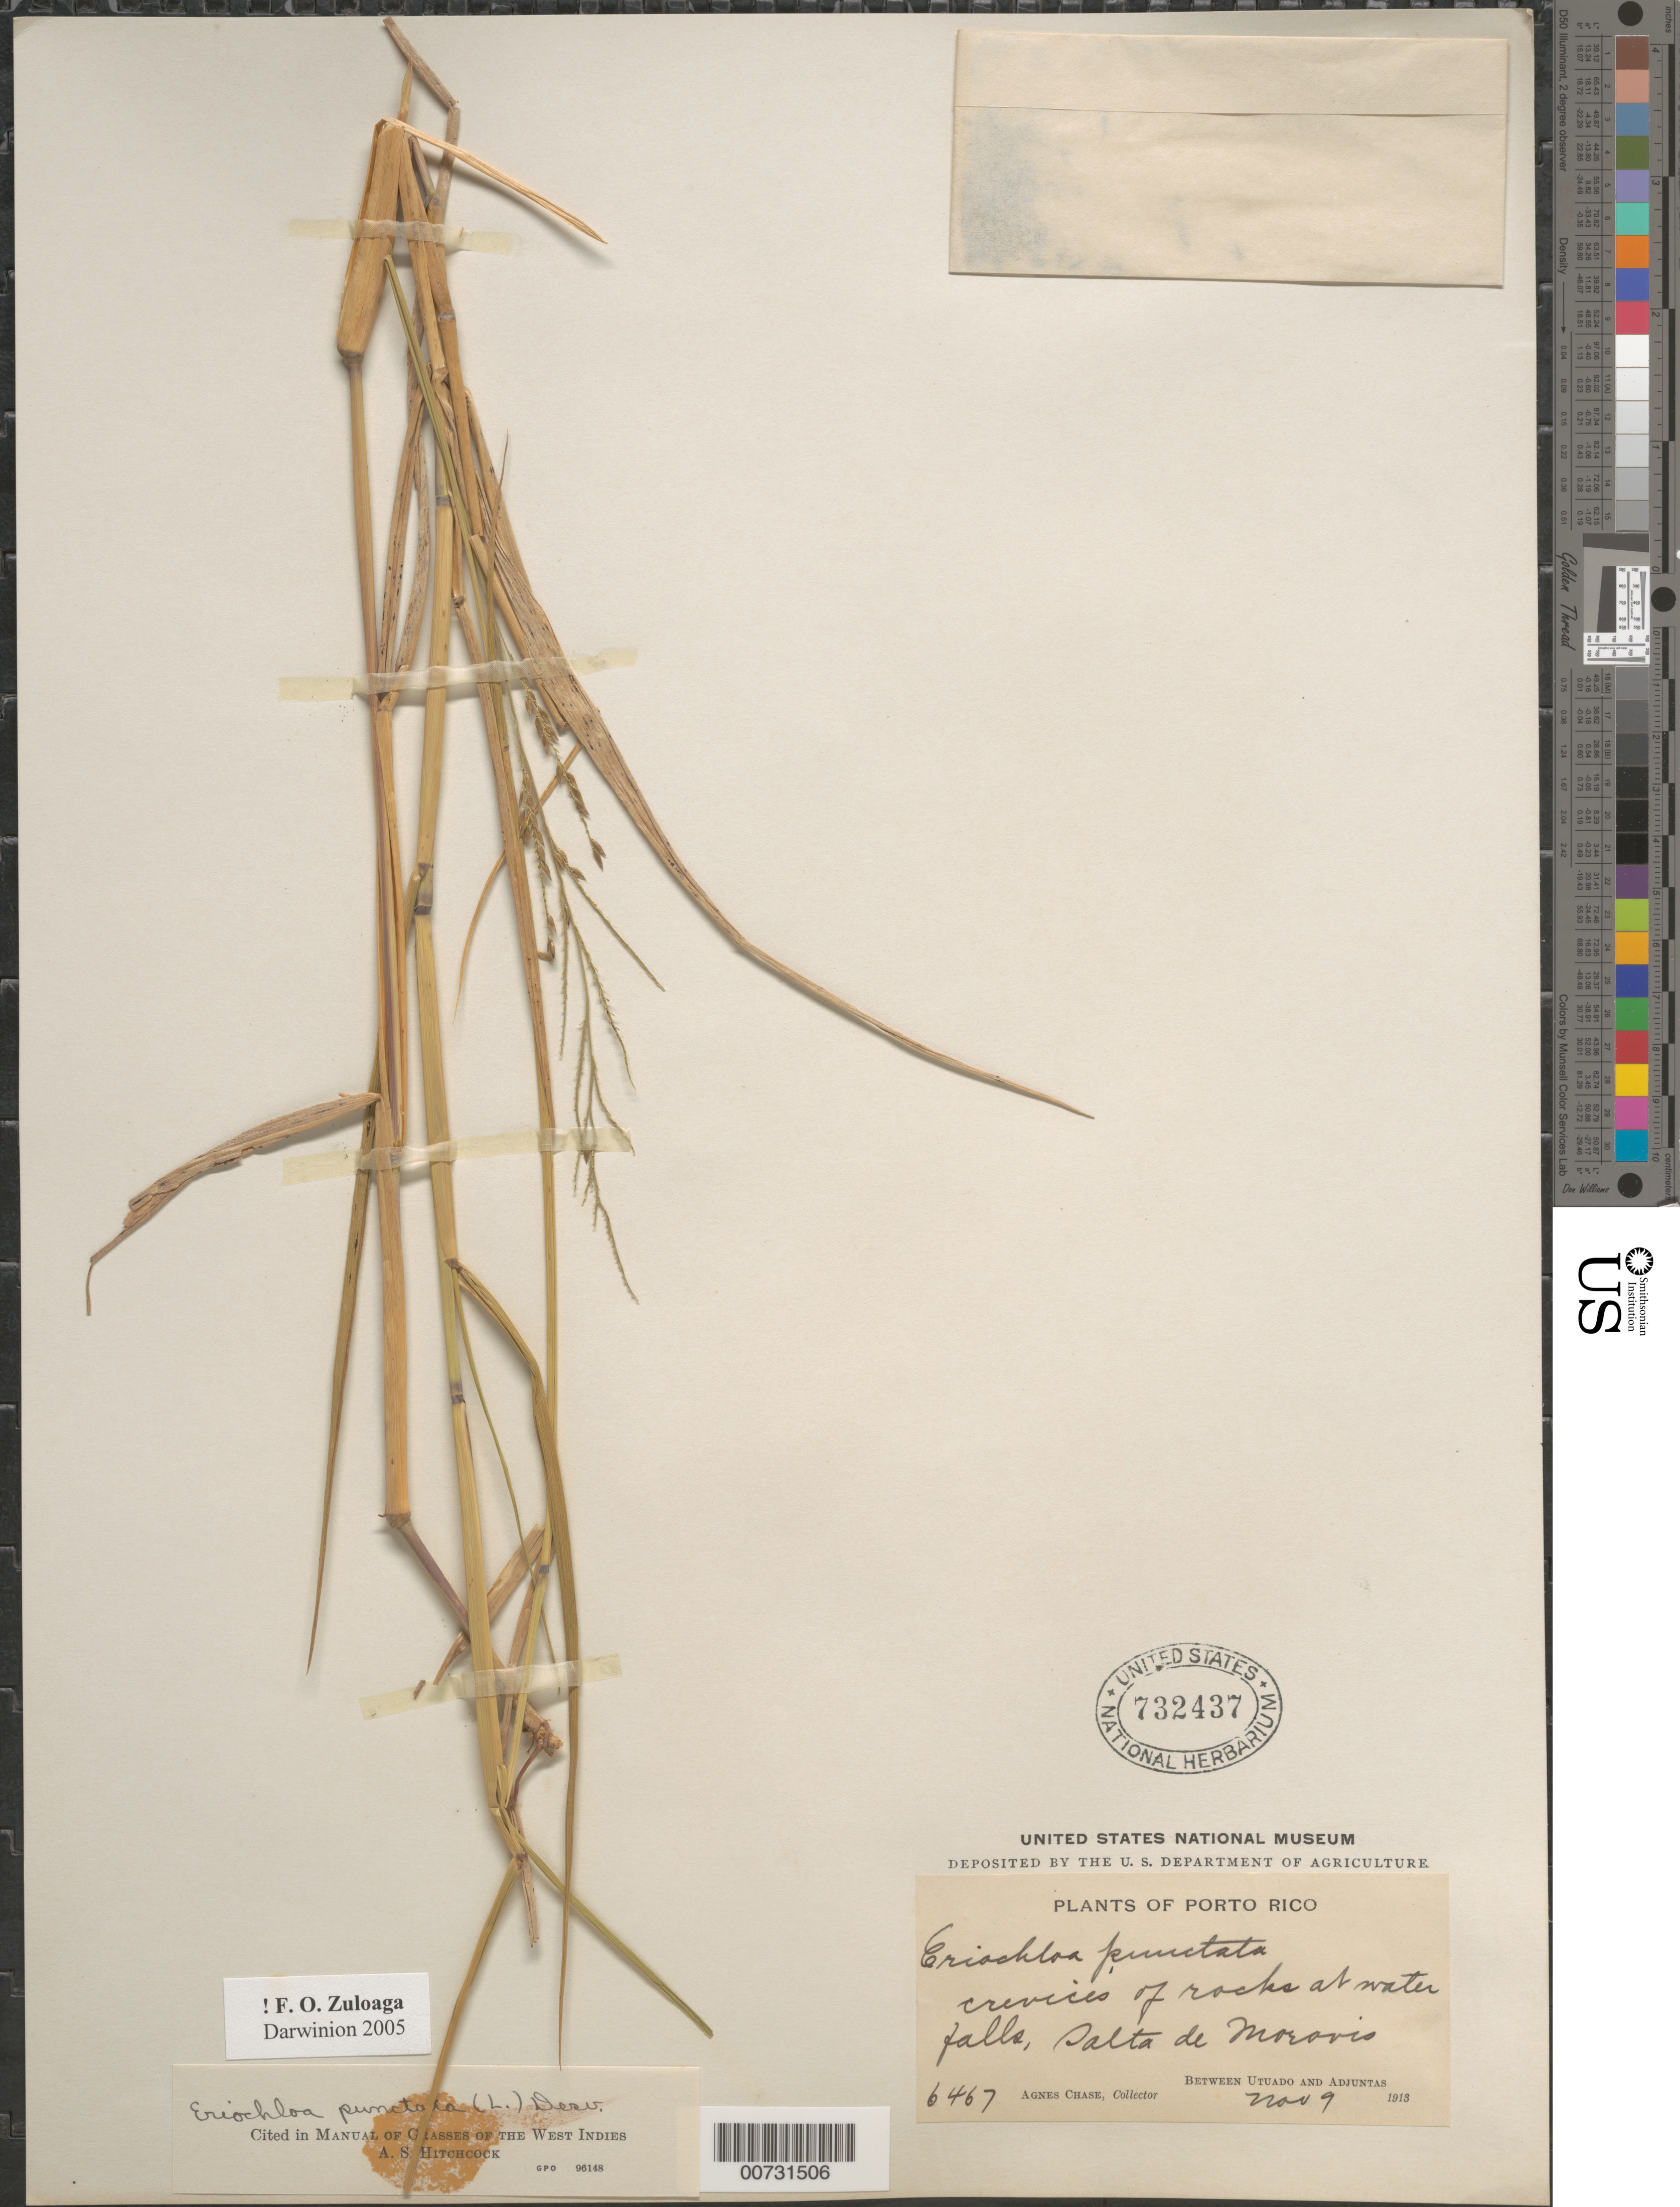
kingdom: Plantae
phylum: Tracheophyta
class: Liliopsida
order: Poales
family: Poaceae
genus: Eriochloa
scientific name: Eriochloa punctata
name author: (L.) Desv. ex Ham.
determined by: Hitchcock, Albert S.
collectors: A. Chase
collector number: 6467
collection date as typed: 09 Nov 1913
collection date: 1913-11-09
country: Puerto Rico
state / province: Utuado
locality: Utuado and Adjuntas, btw; Salta de Morovis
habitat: Crevices of rocks at water falls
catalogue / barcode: US 732437